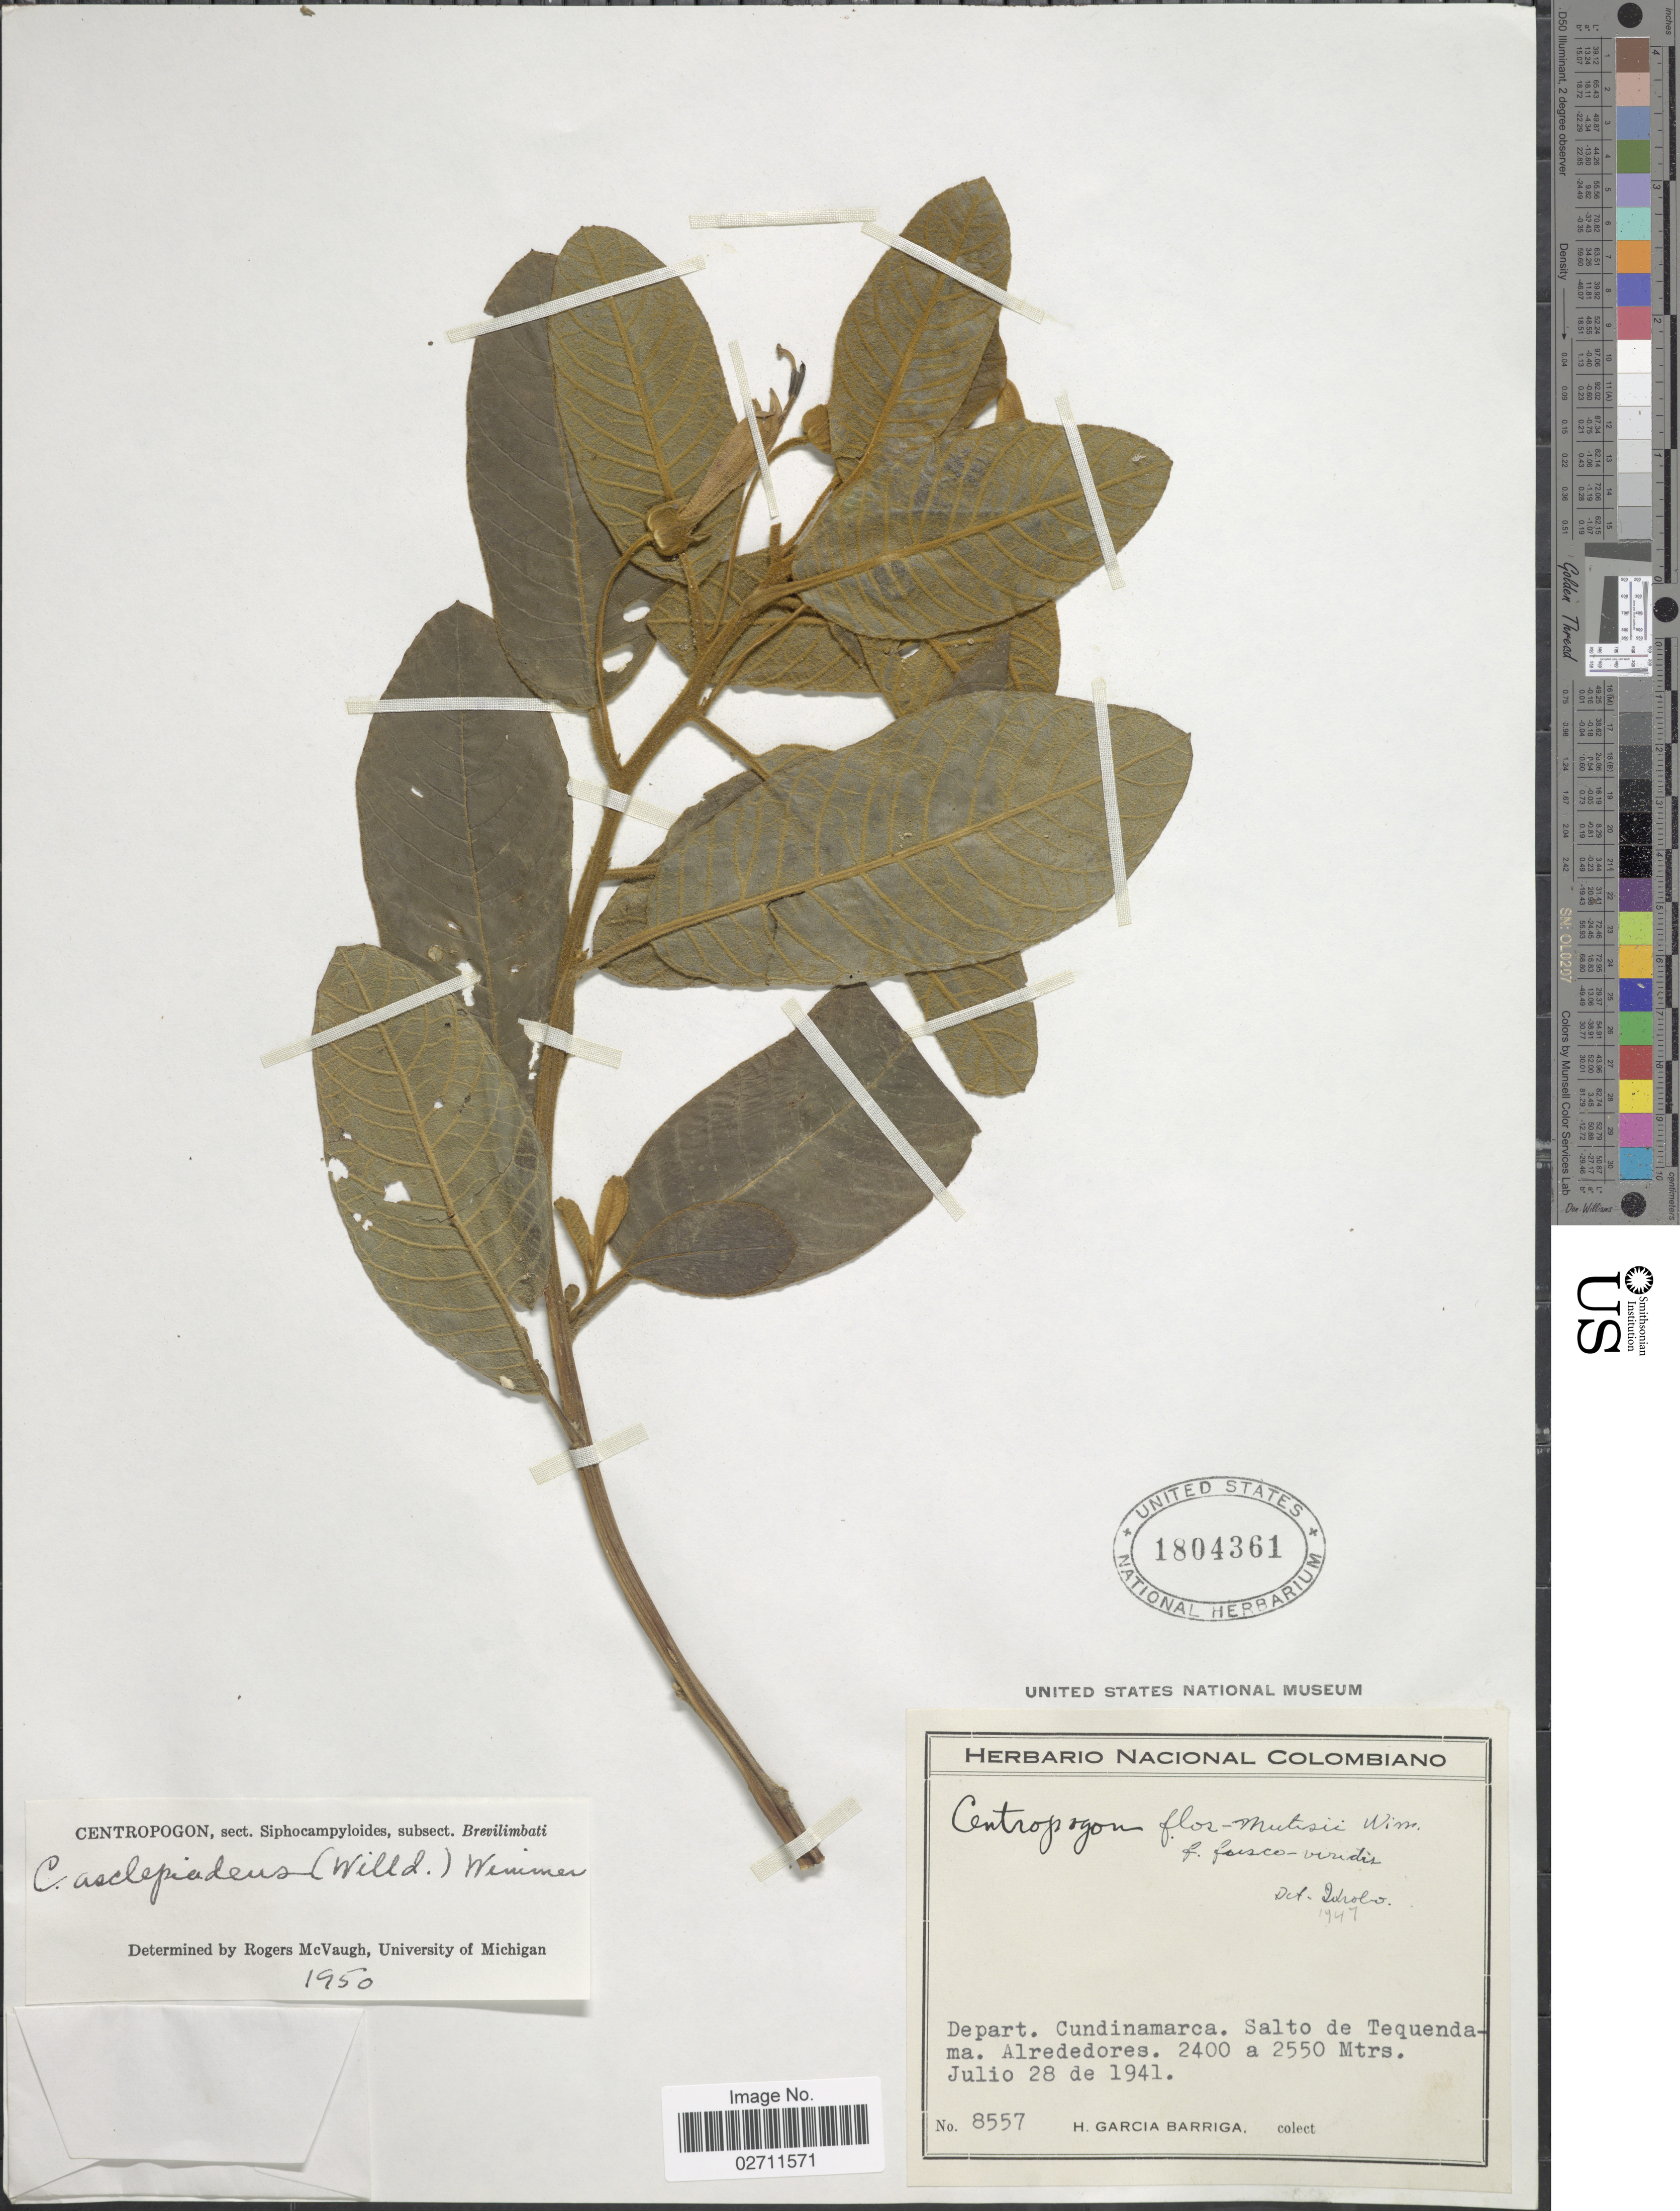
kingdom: Plantae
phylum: Tracheophyta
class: Magnoliopsida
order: Asterales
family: Campanulaceae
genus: Centropogon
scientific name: Centropogon asclepiadeus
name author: (Willd. ex Schult.) E. Wimm.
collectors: H. García Barriga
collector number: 8557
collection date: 1941-07-28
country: Colombia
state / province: Cundinamarca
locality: Salto de Tequendama. Alrededores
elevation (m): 2400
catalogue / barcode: US 1804361